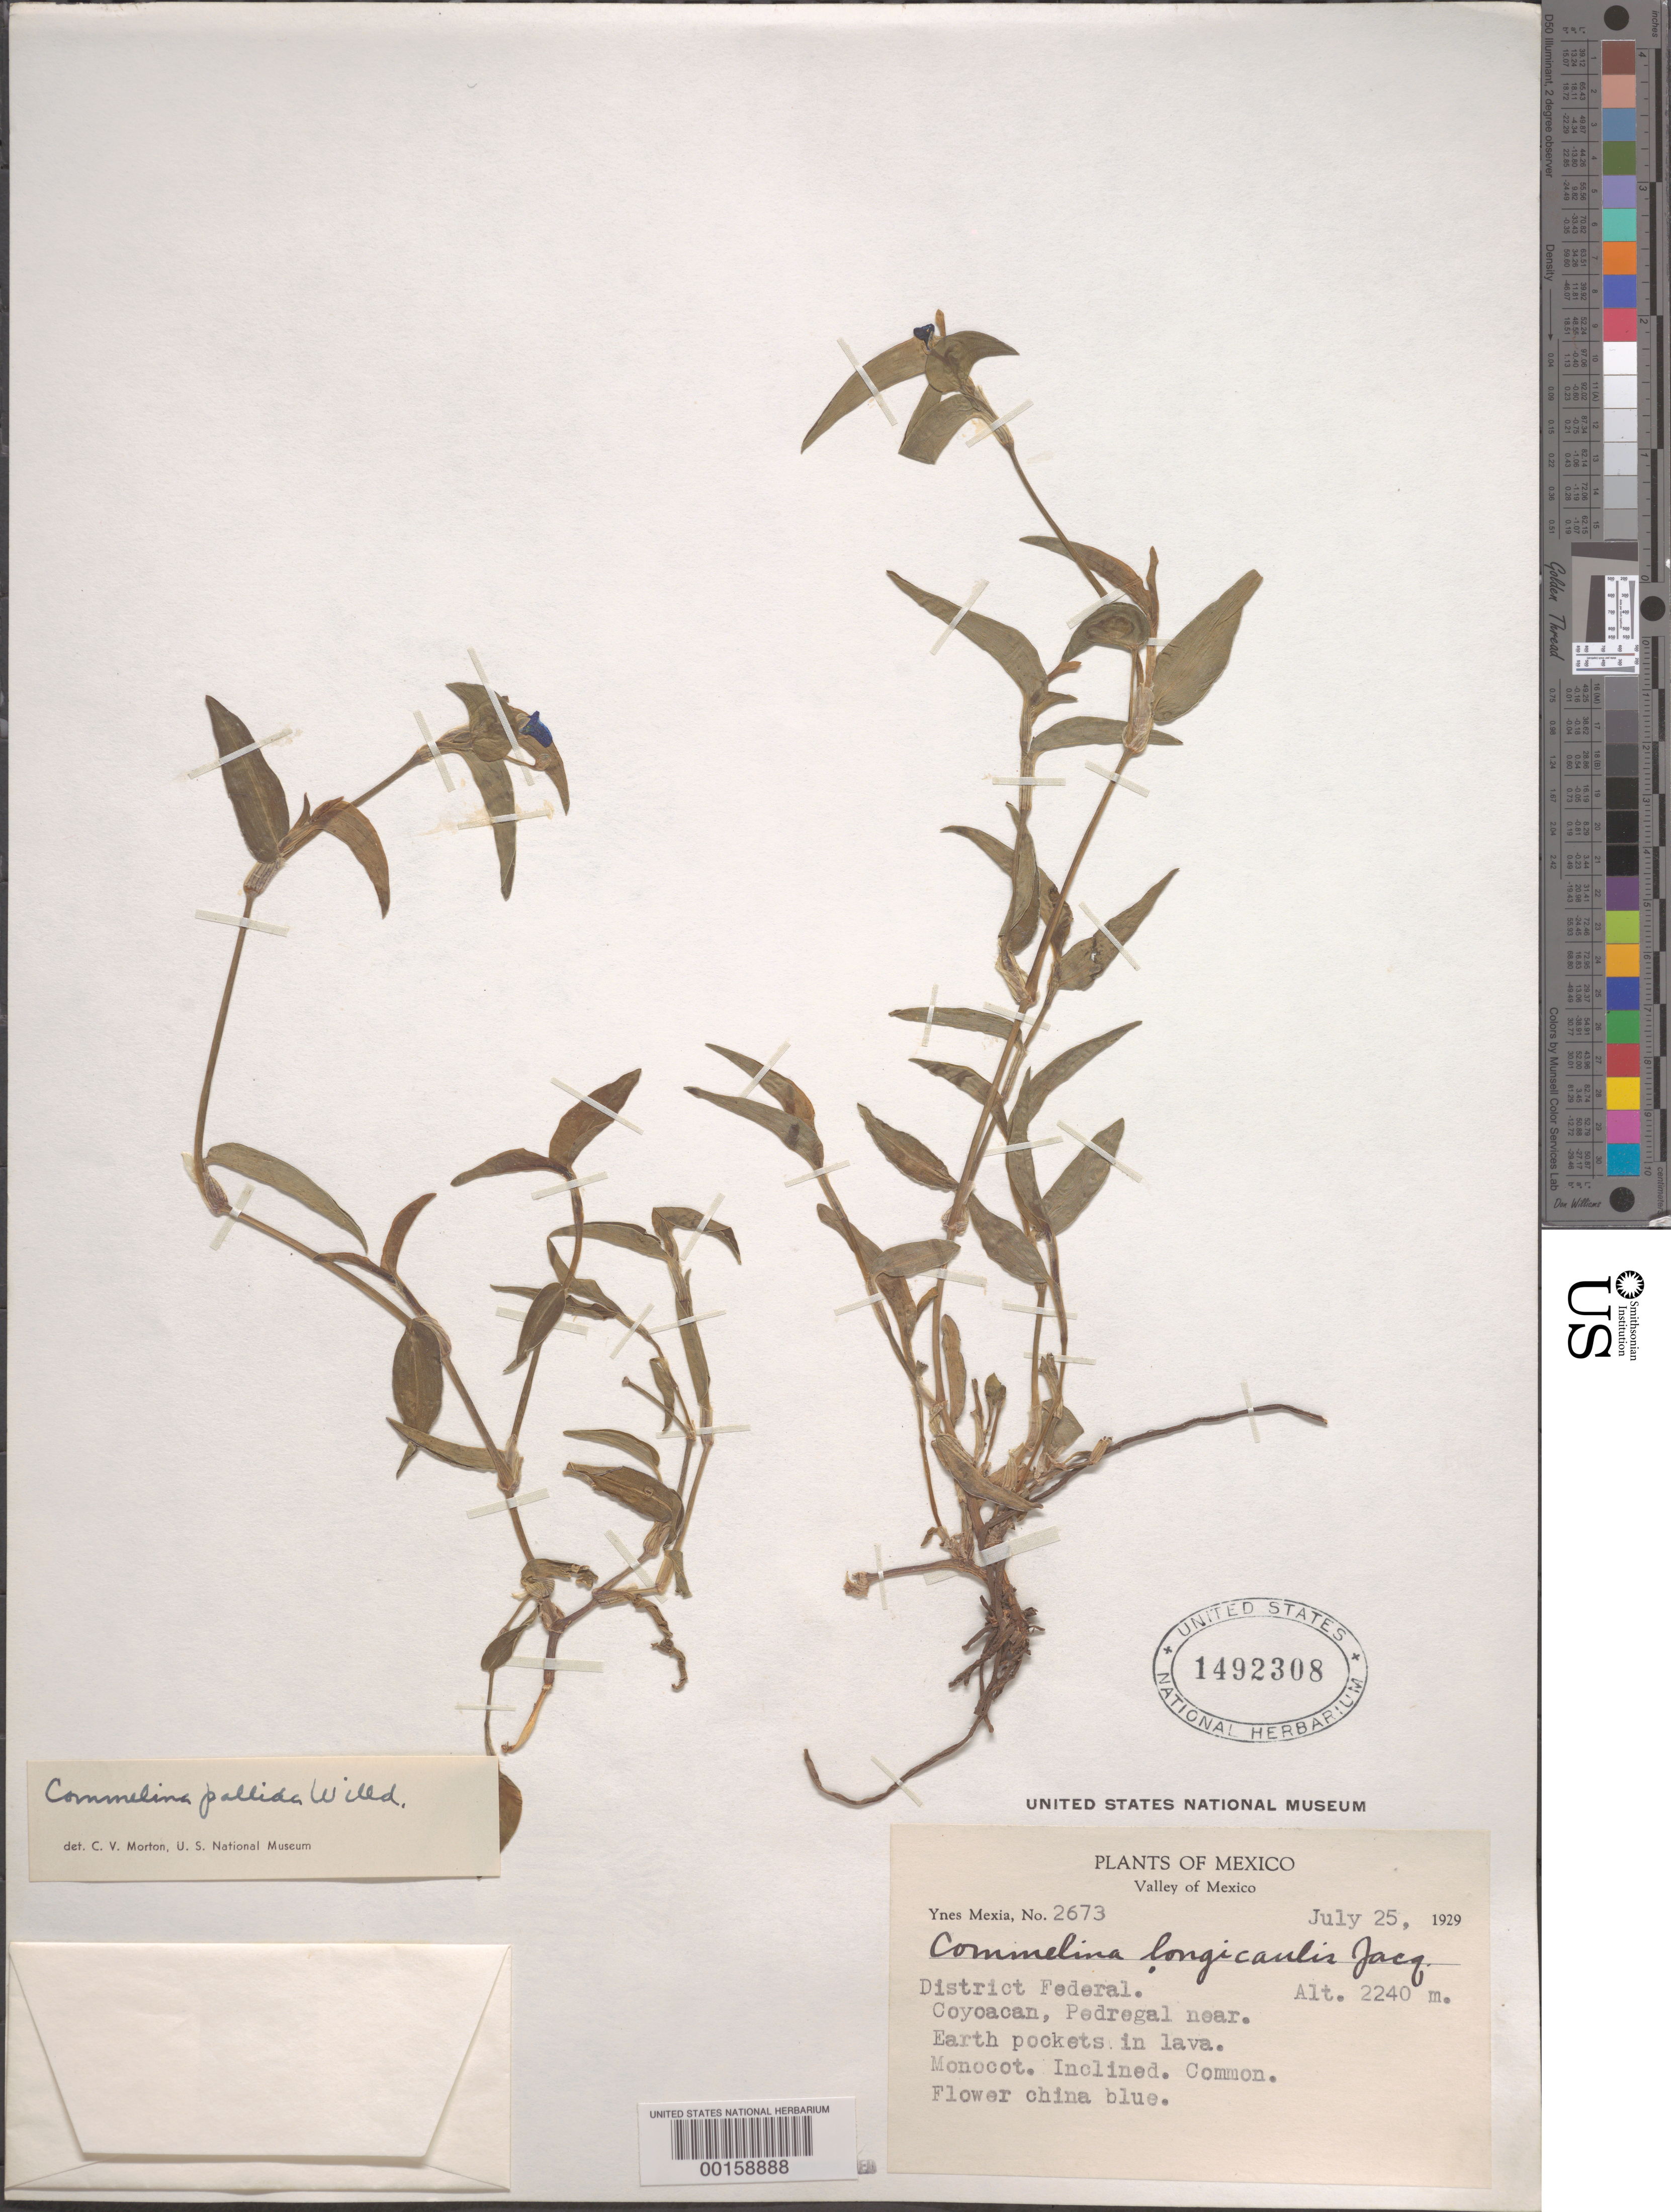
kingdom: Plantae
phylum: Tracheophyta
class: Liliopsida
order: Commelinales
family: Commelinaceae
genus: Commelina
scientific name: Commelina pallida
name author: Willd.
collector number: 2673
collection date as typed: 25 Jul 1929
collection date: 1929-07-25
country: Mexico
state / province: Distrito Federal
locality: Coyoacan, near pedregal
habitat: Earth pockets in lava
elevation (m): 2240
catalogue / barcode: US 1492308